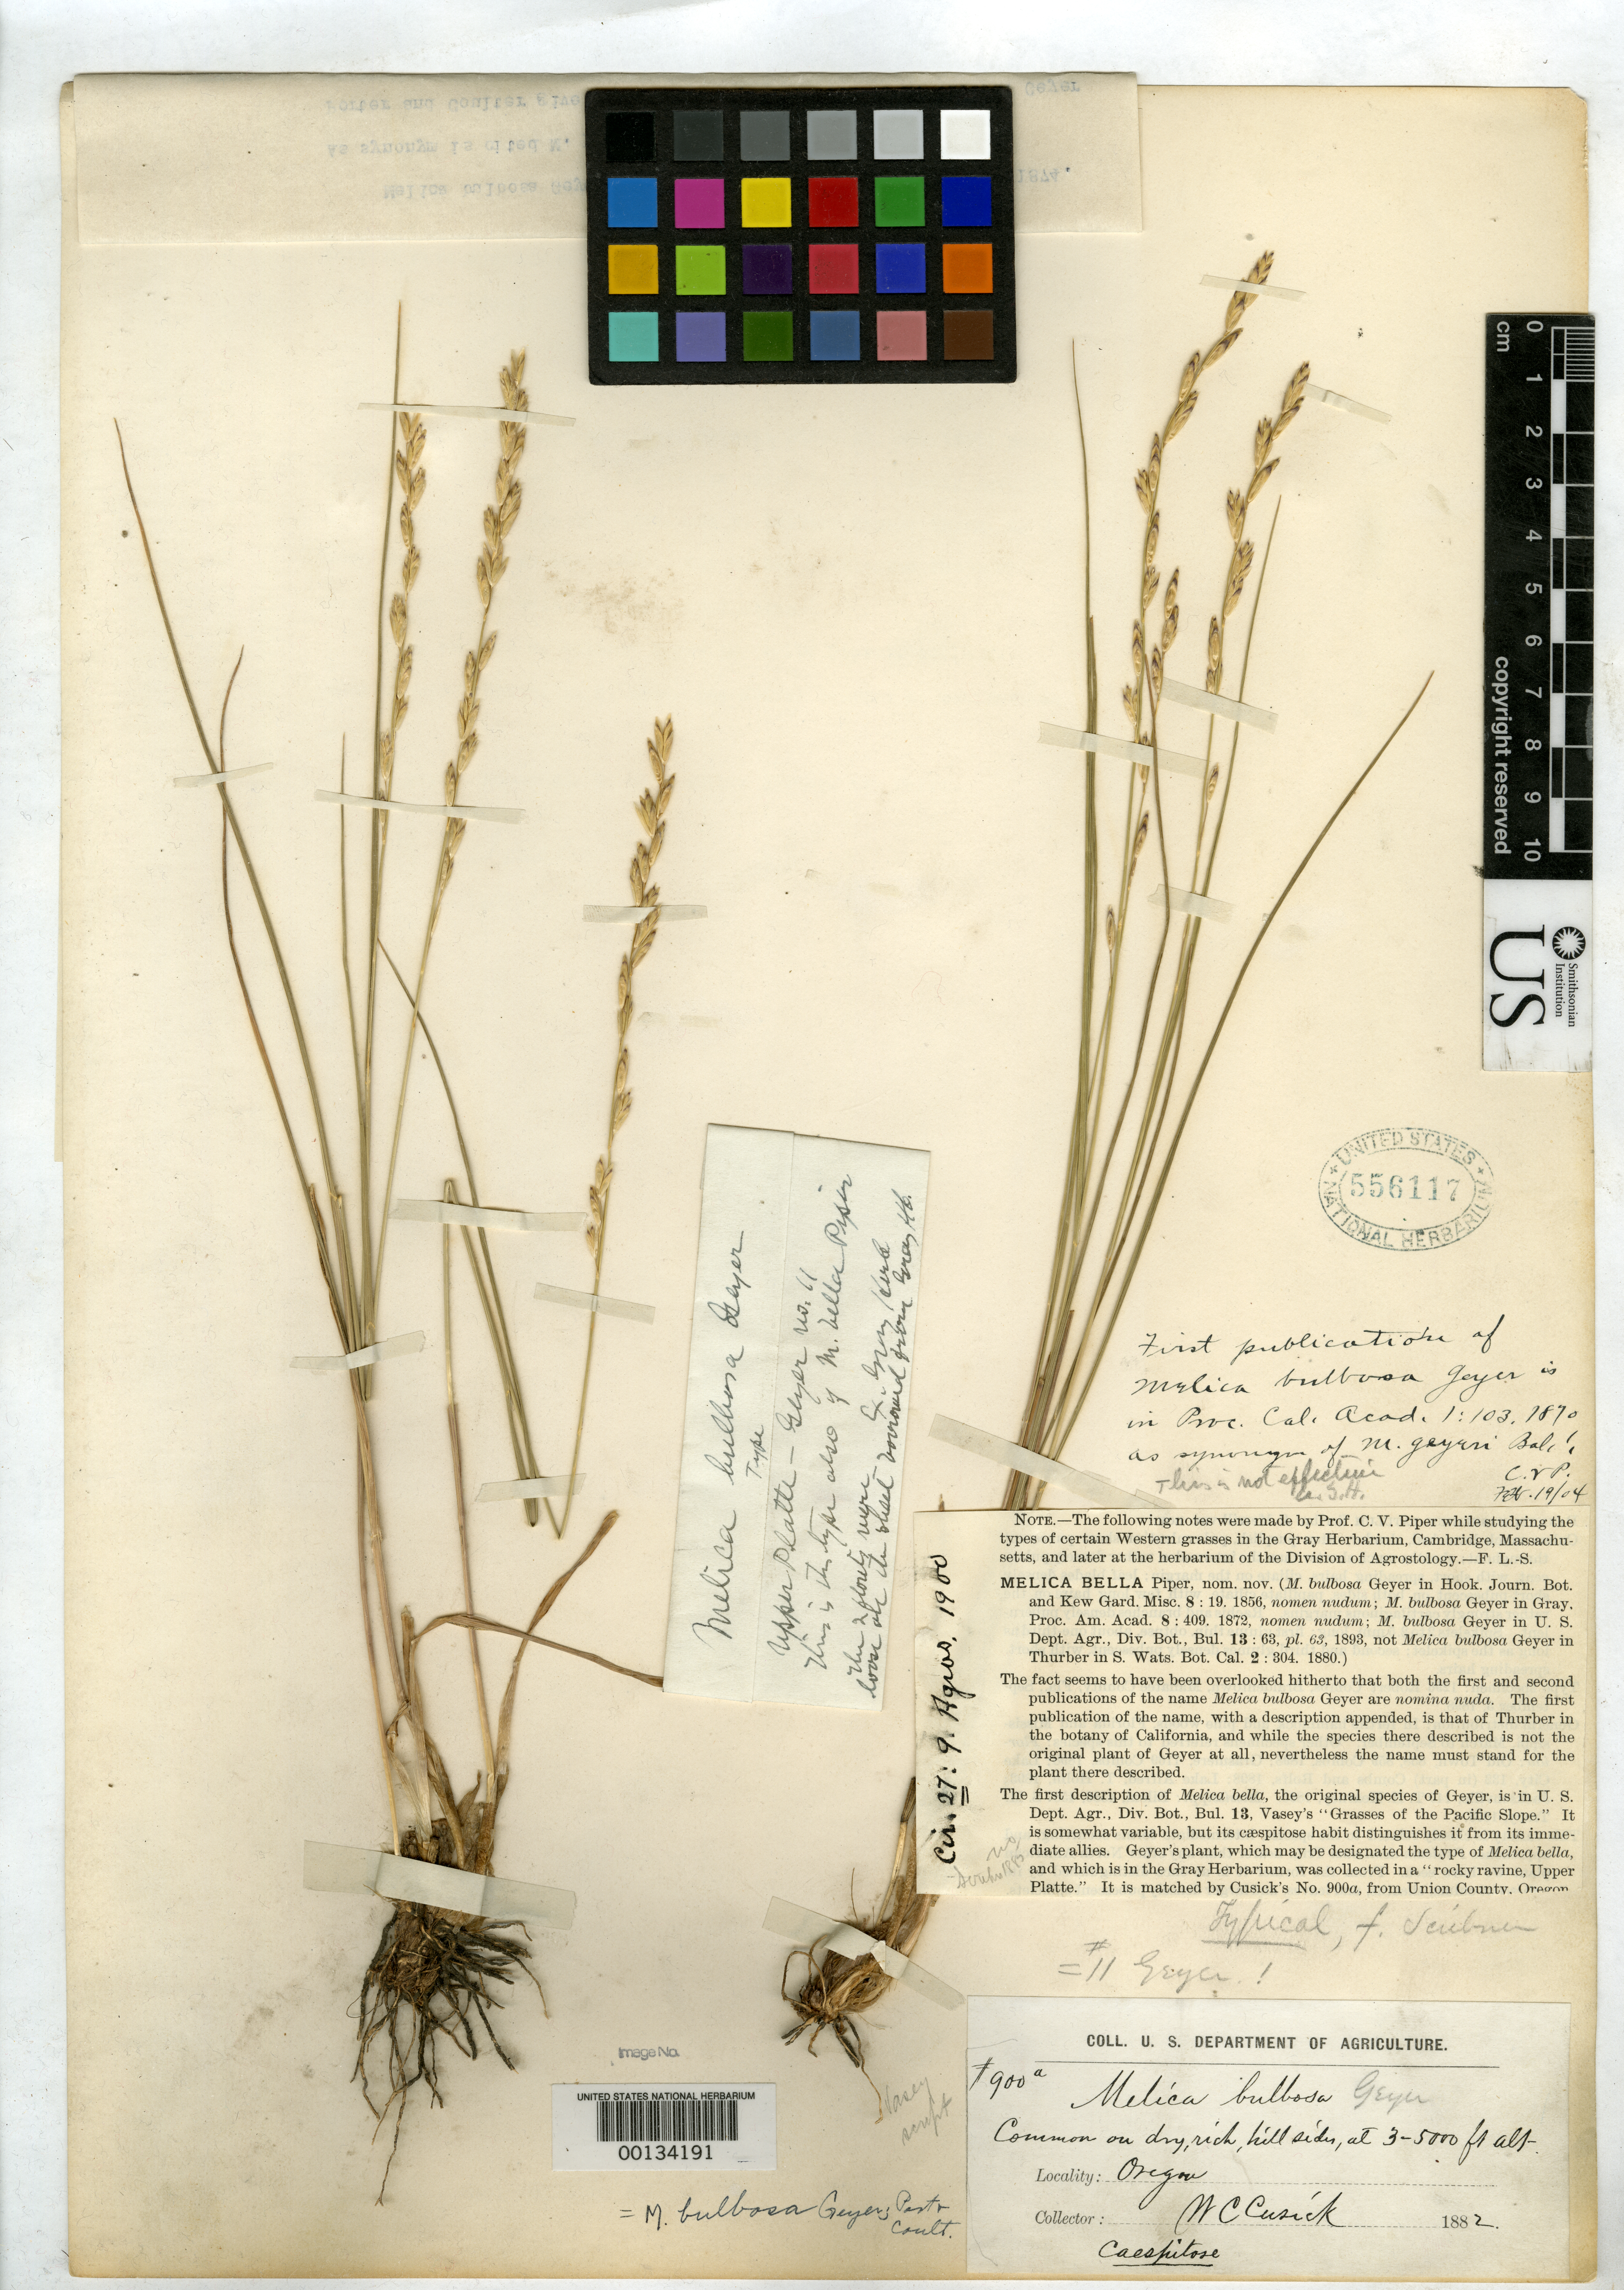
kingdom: Plantae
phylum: Tracheophyta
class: Liliopsida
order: Poales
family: Poaceae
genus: Melica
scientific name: Melica bulbosa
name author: Geyer ex Porter & J.M. Coult.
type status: Type Collection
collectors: W. C. Cusick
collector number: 900a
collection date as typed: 1882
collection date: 1882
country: United States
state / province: Oregon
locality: Alt. 3000-5000 ft.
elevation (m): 914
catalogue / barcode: US 556117